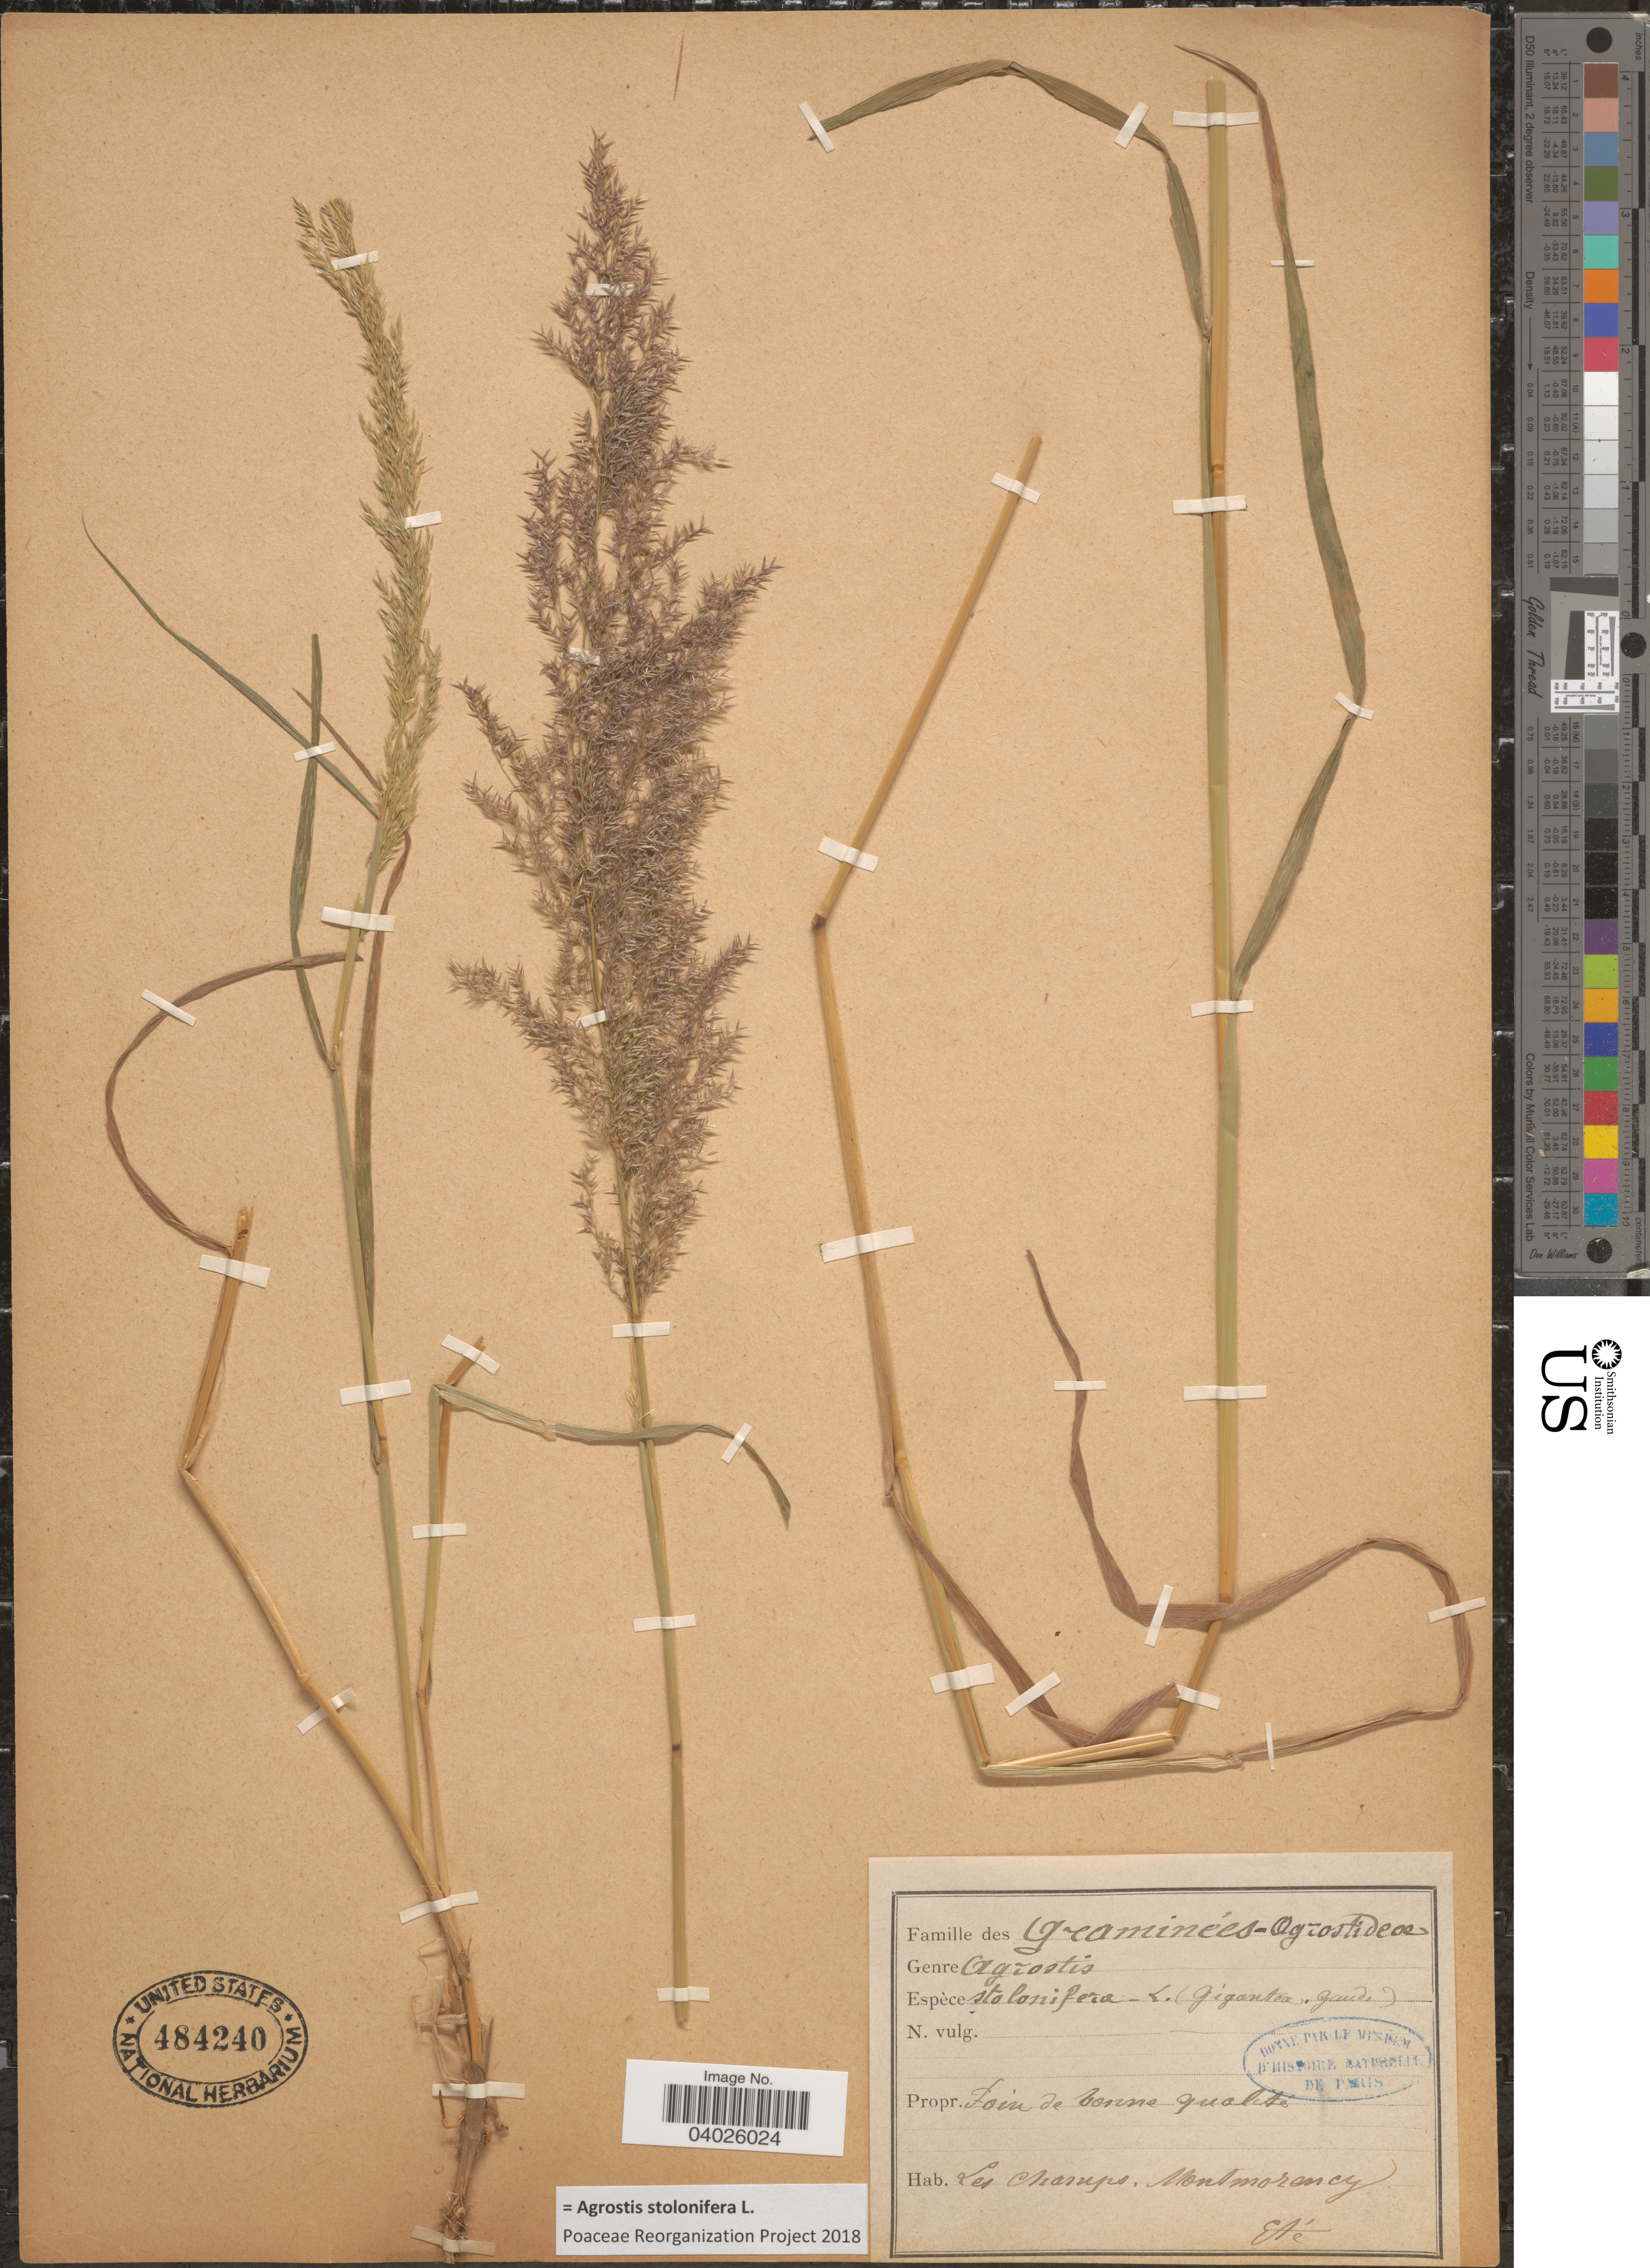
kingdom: Plantae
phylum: Tracheophyta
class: Liliopsida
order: Poales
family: Poaceae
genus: Agrostis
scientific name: Agrostis stolonifera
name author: L.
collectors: Eté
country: France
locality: Les Champs. Montmorancy.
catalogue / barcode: US 484240